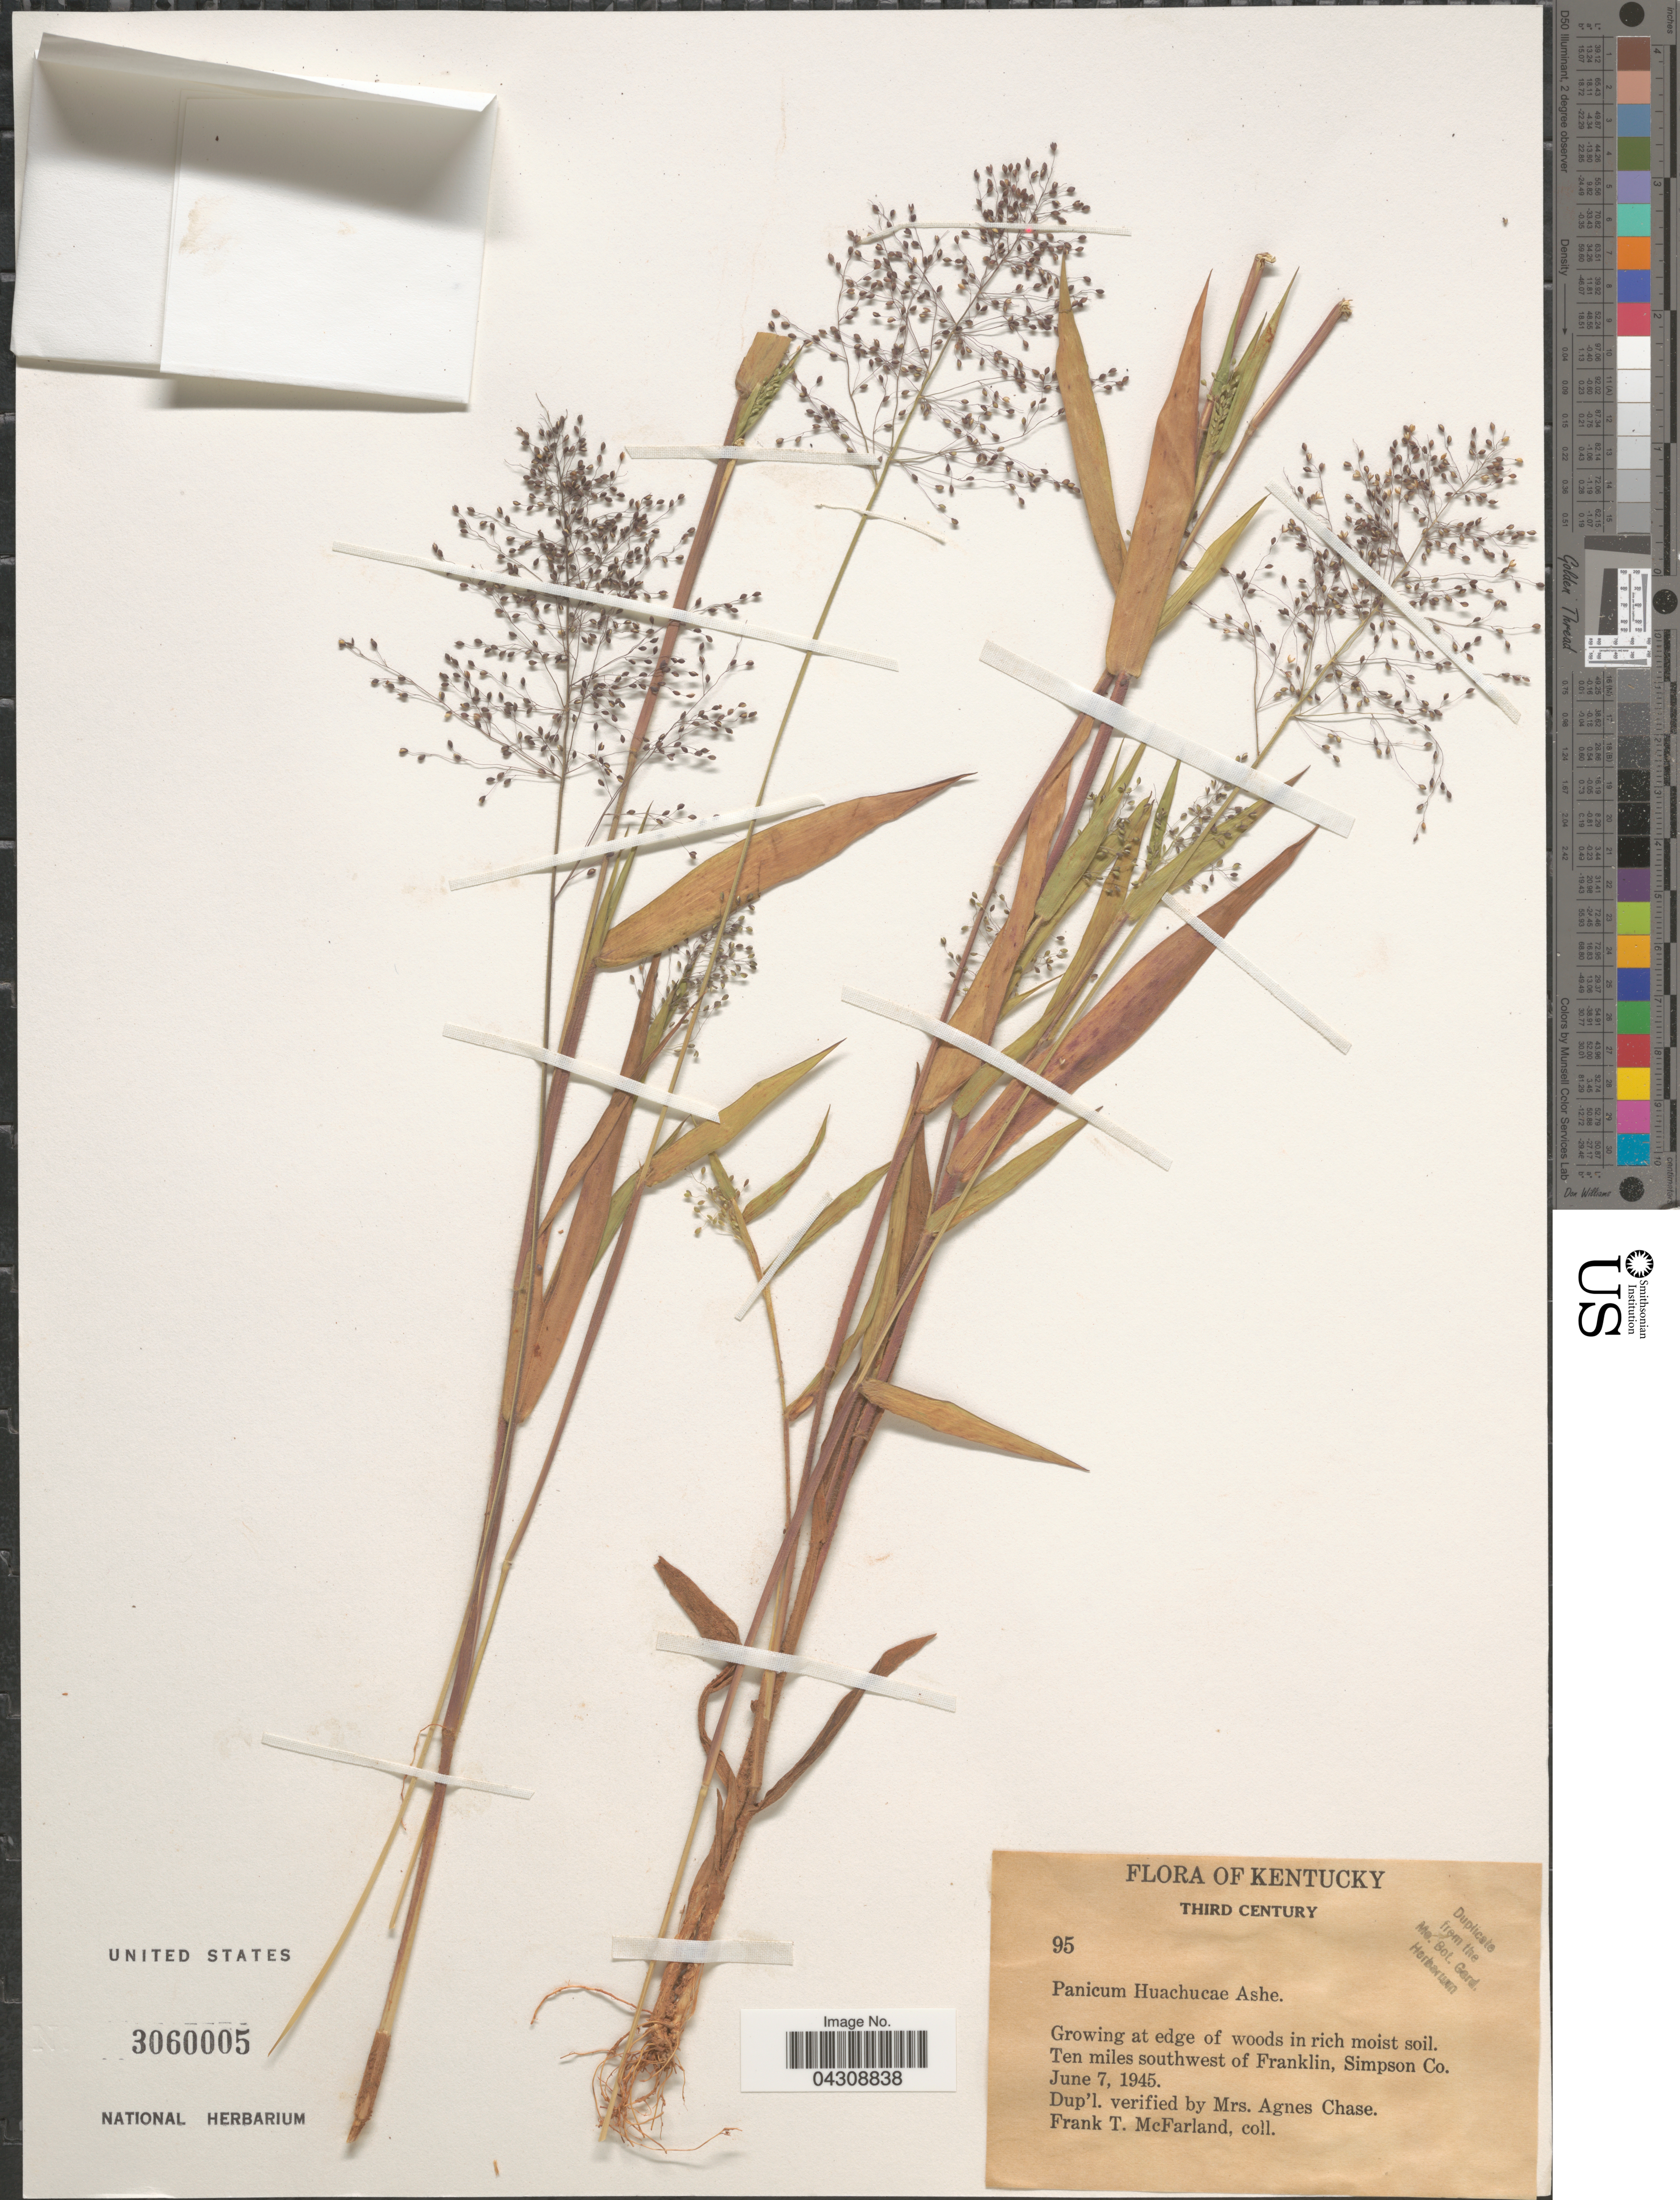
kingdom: Plantae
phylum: Tracheophyta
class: Liliopsida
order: Poales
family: Poaceae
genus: Dichanthelium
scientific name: Dichanthelium acuminatum var. acuminatum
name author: (Sw.) Gould & C.A. Clark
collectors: F. McFarland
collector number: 95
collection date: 1945-06-07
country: United States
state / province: Kentucky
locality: Third Century. Ten miles southwest of Franklin, Simpson Co.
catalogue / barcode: US 3060005